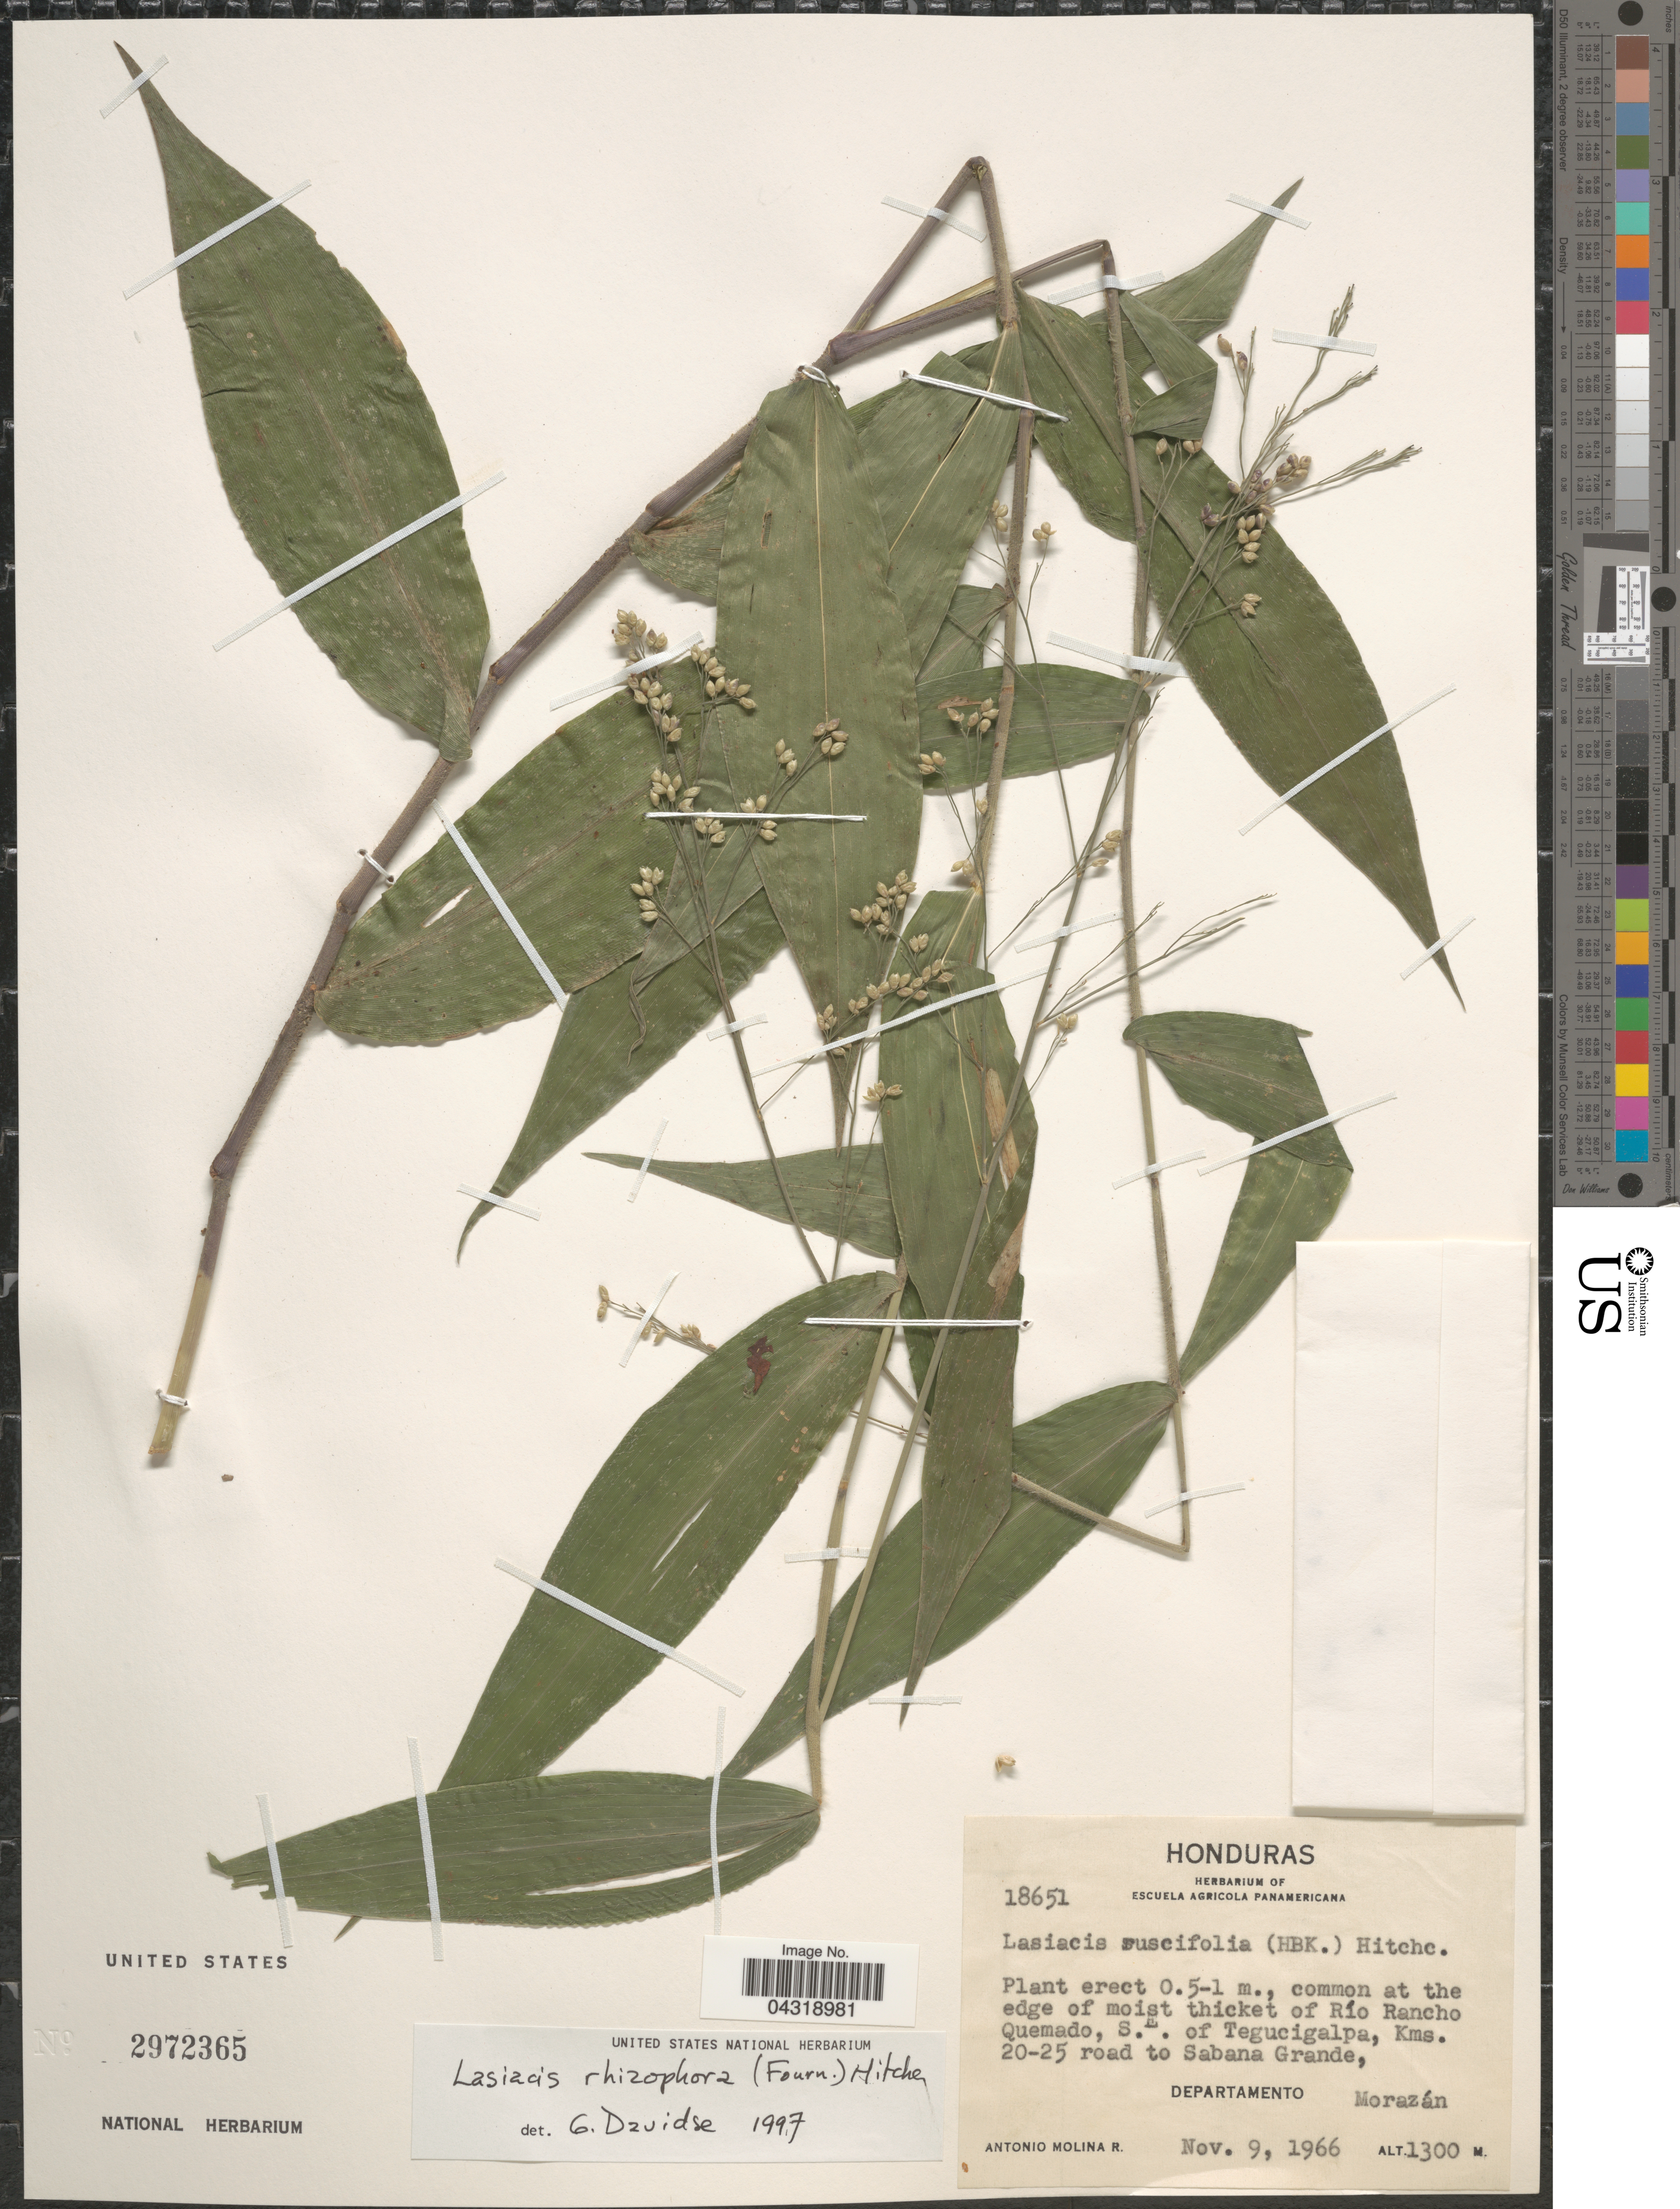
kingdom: Plantae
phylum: Tracheophyta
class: Liliopsida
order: Poales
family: Poaceae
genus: Lasiacis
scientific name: Lasiacis rhizophora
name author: (E. Fourn.) Hitchc.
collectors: A. Molina R.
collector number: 18651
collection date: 1966-11-09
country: Honduras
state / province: Fco. Morazán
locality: At the edge of moist thicket of Río Rancho Quemado, S. E. of Tegucigalpa, Kms. 20-25 road to Sabana Grande, Departamento Morazán.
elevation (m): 1300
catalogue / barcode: US 2972365